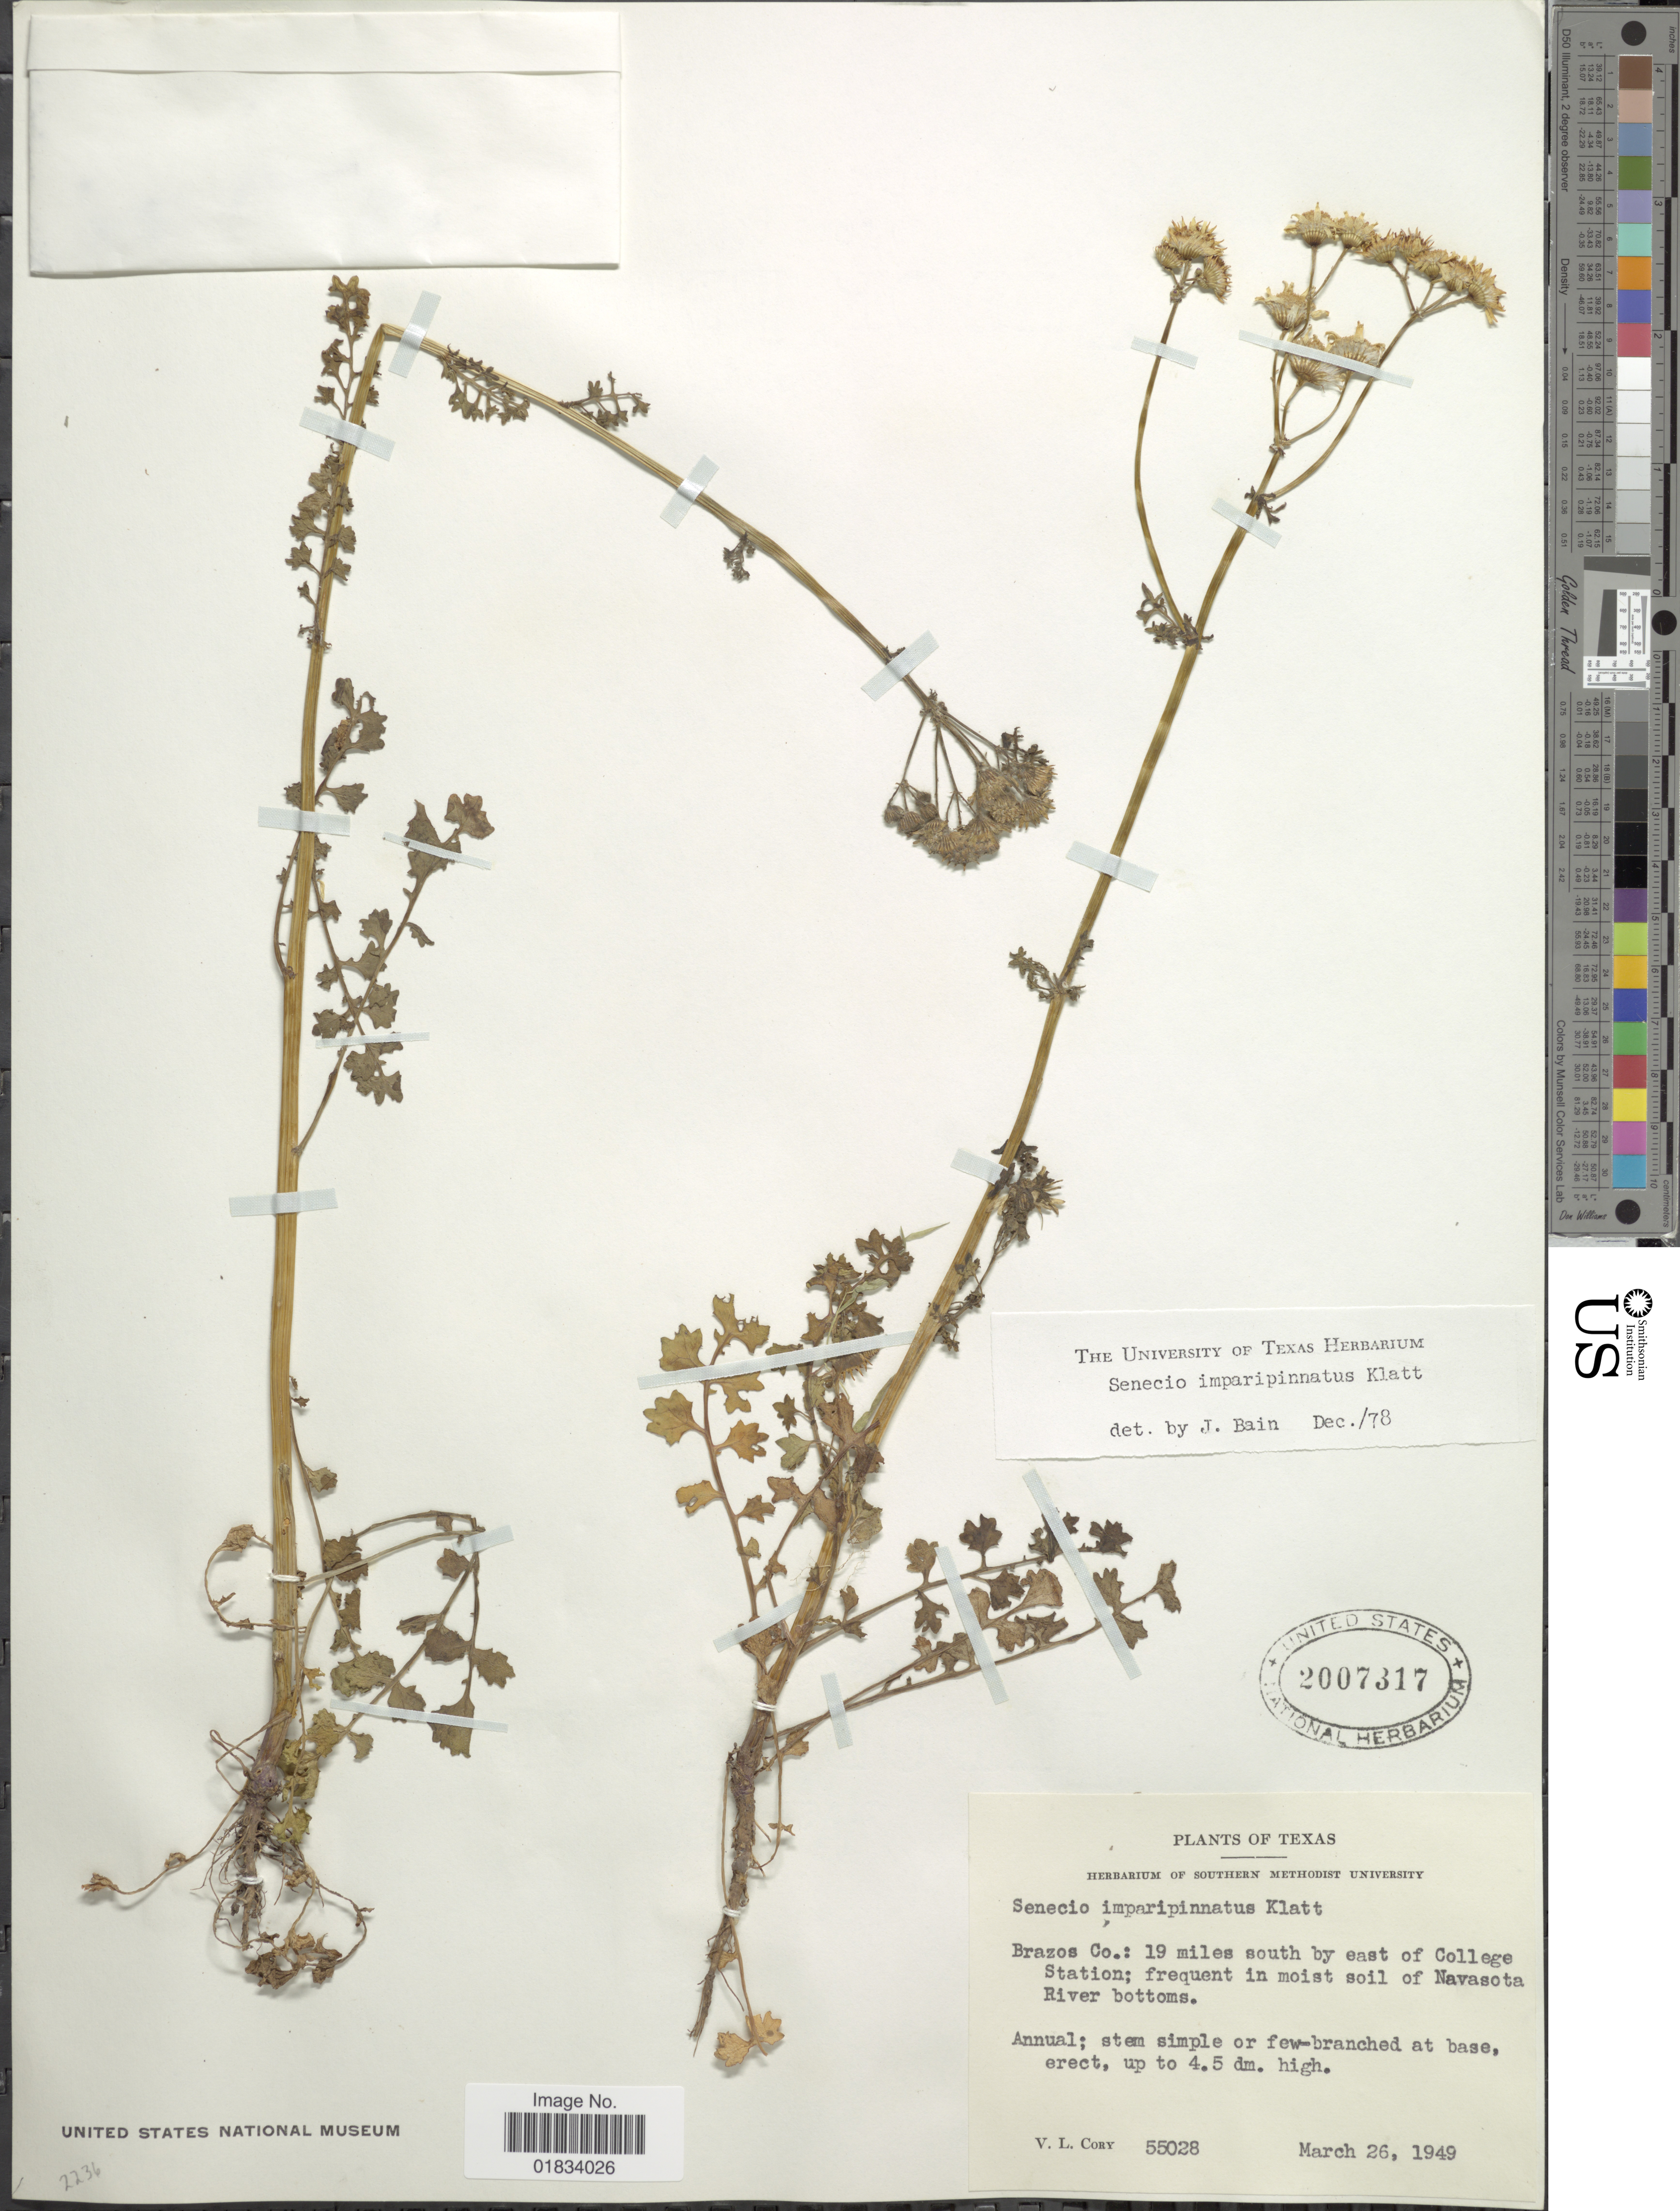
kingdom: Plantae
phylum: Tracheophyta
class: Magnoliopsida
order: Asterales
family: Asteraceae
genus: Packera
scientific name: Packera tampicana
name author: (DC.) C. Jeffrey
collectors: V. Cory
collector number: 55028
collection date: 1949-03-26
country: United States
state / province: Texas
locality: Brazos Co.: 19 miles south by east of College Station; frequent in moist soil of Navasota River bottoms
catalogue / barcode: US 2007317